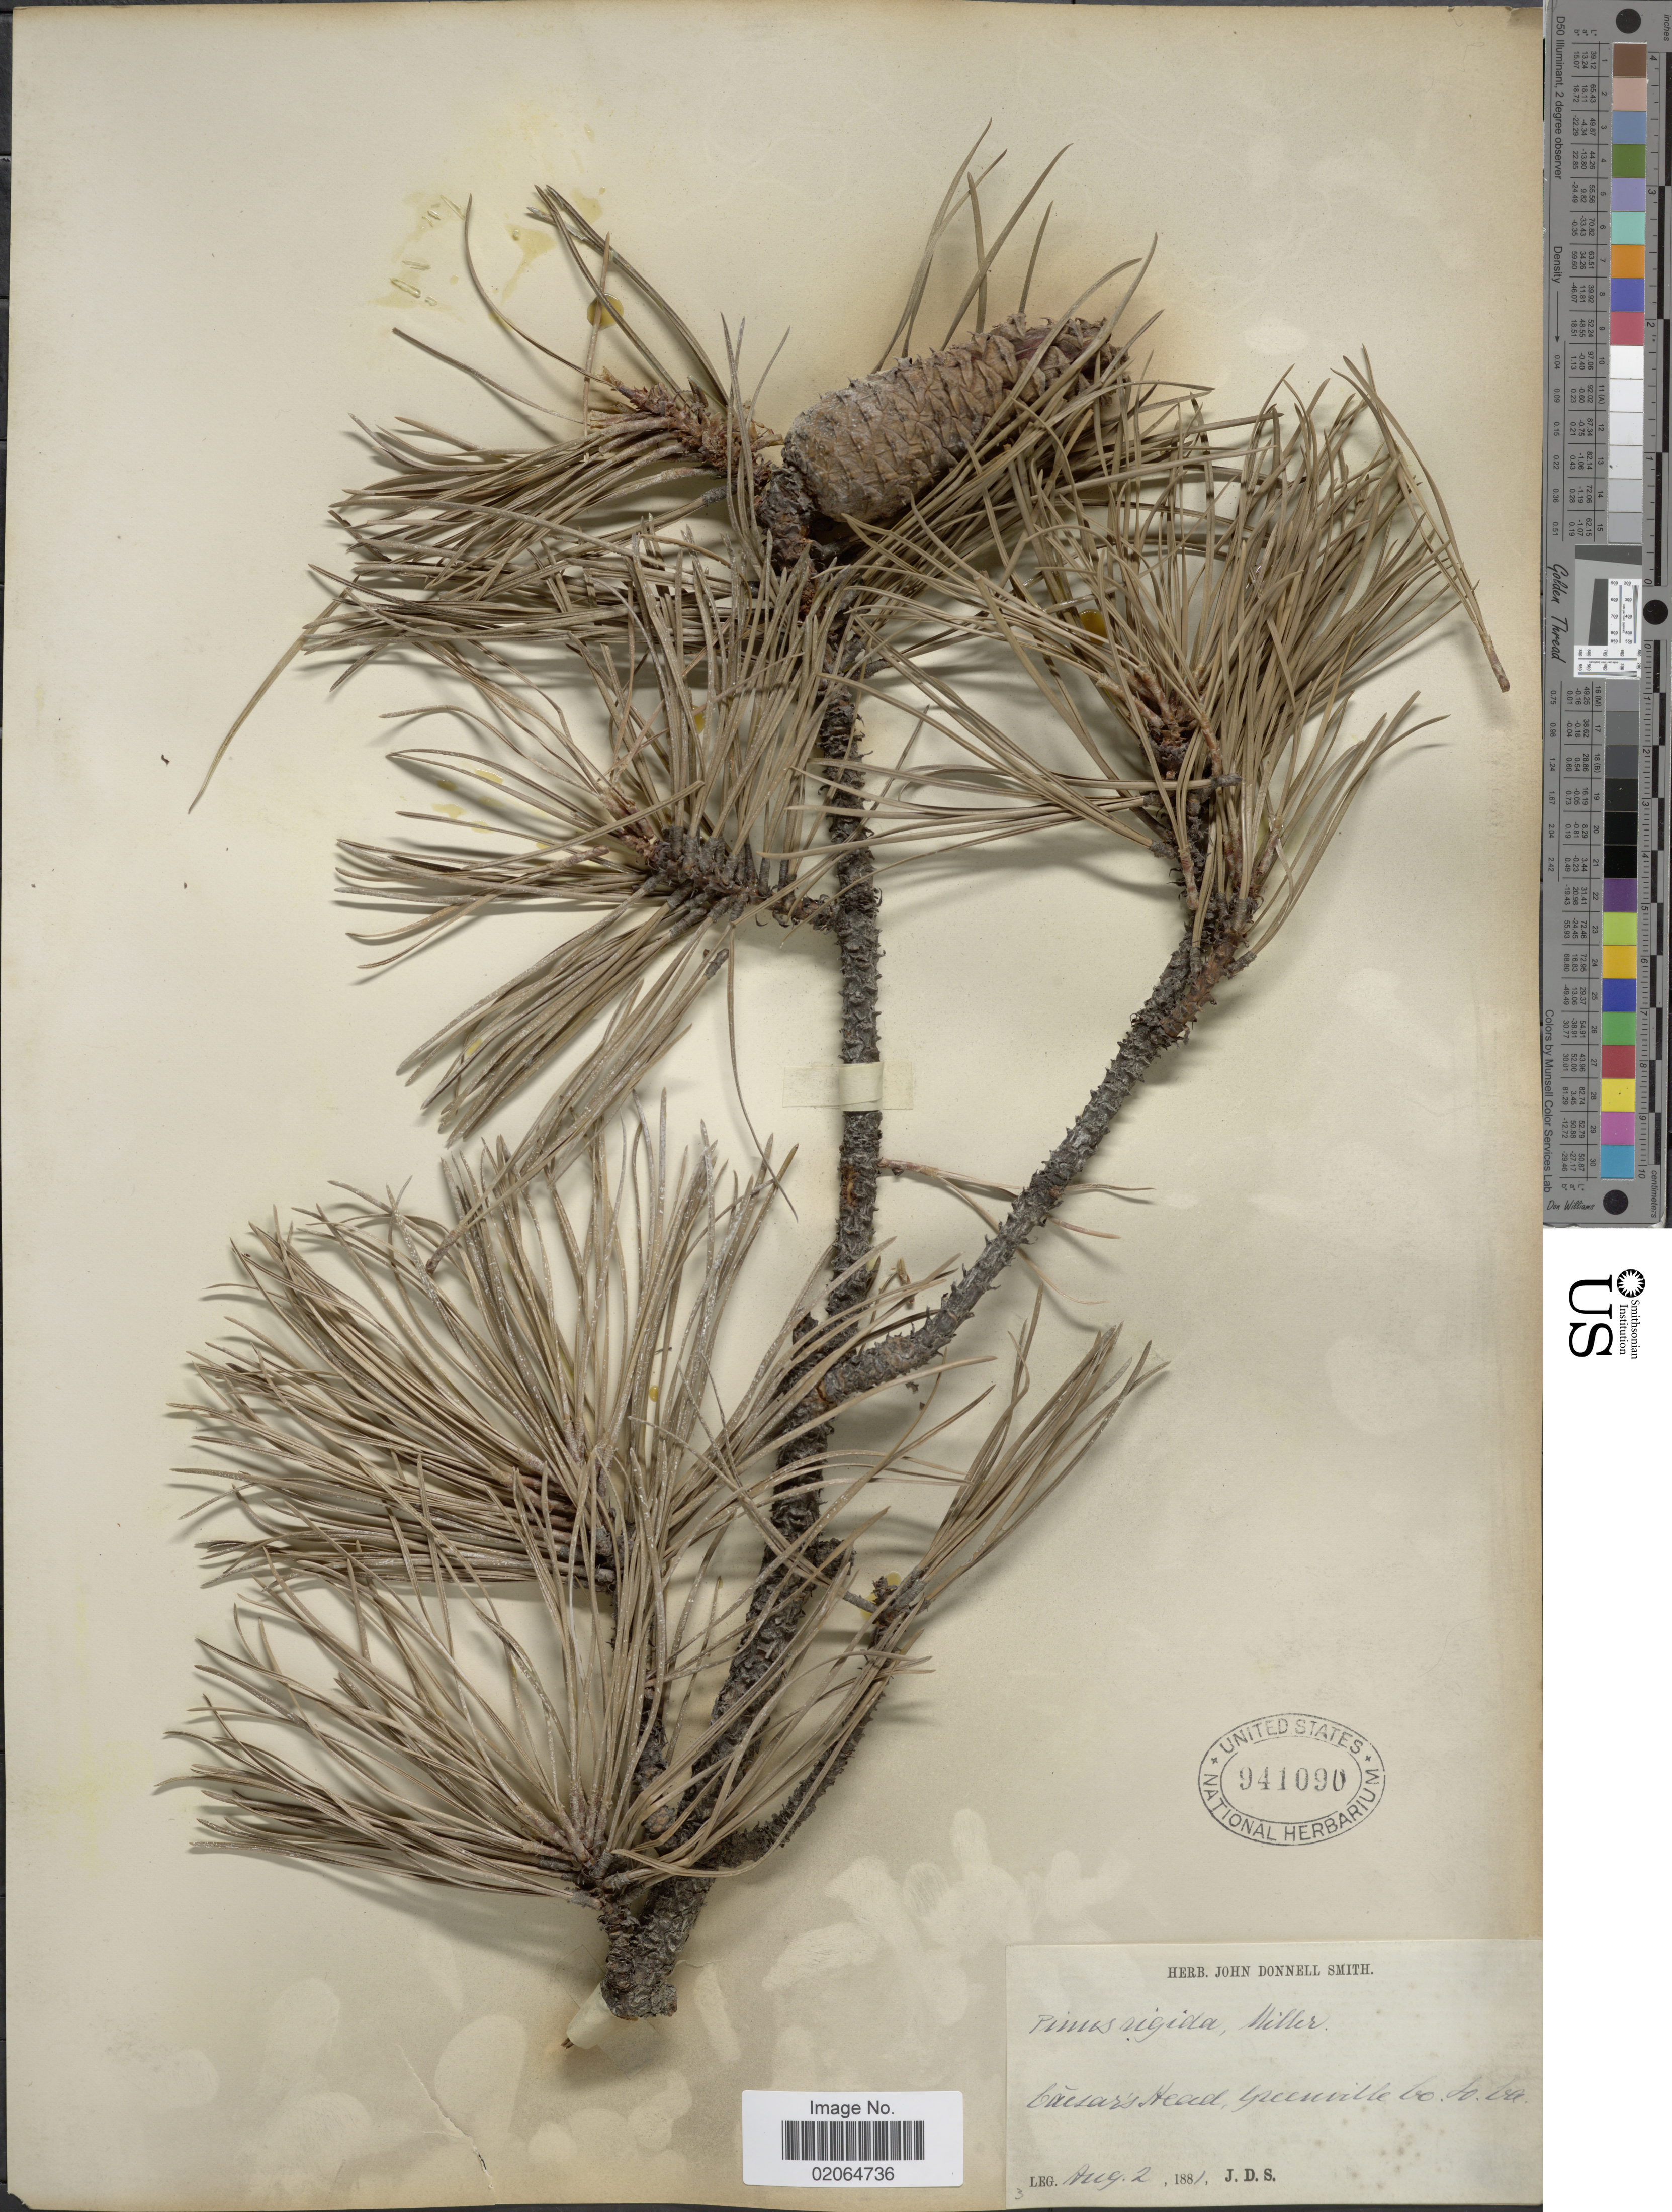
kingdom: Plantae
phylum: Tracheophyta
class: Pinopsida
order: Pinales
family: Pinaceae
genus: Pinus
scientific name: Pinus rigida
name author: Mill.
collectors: J. Donnell Smith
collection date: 1881-08-02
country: United States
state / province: South Carolina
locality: Caesar's Head, Greenville Co.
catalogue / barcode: US 941090